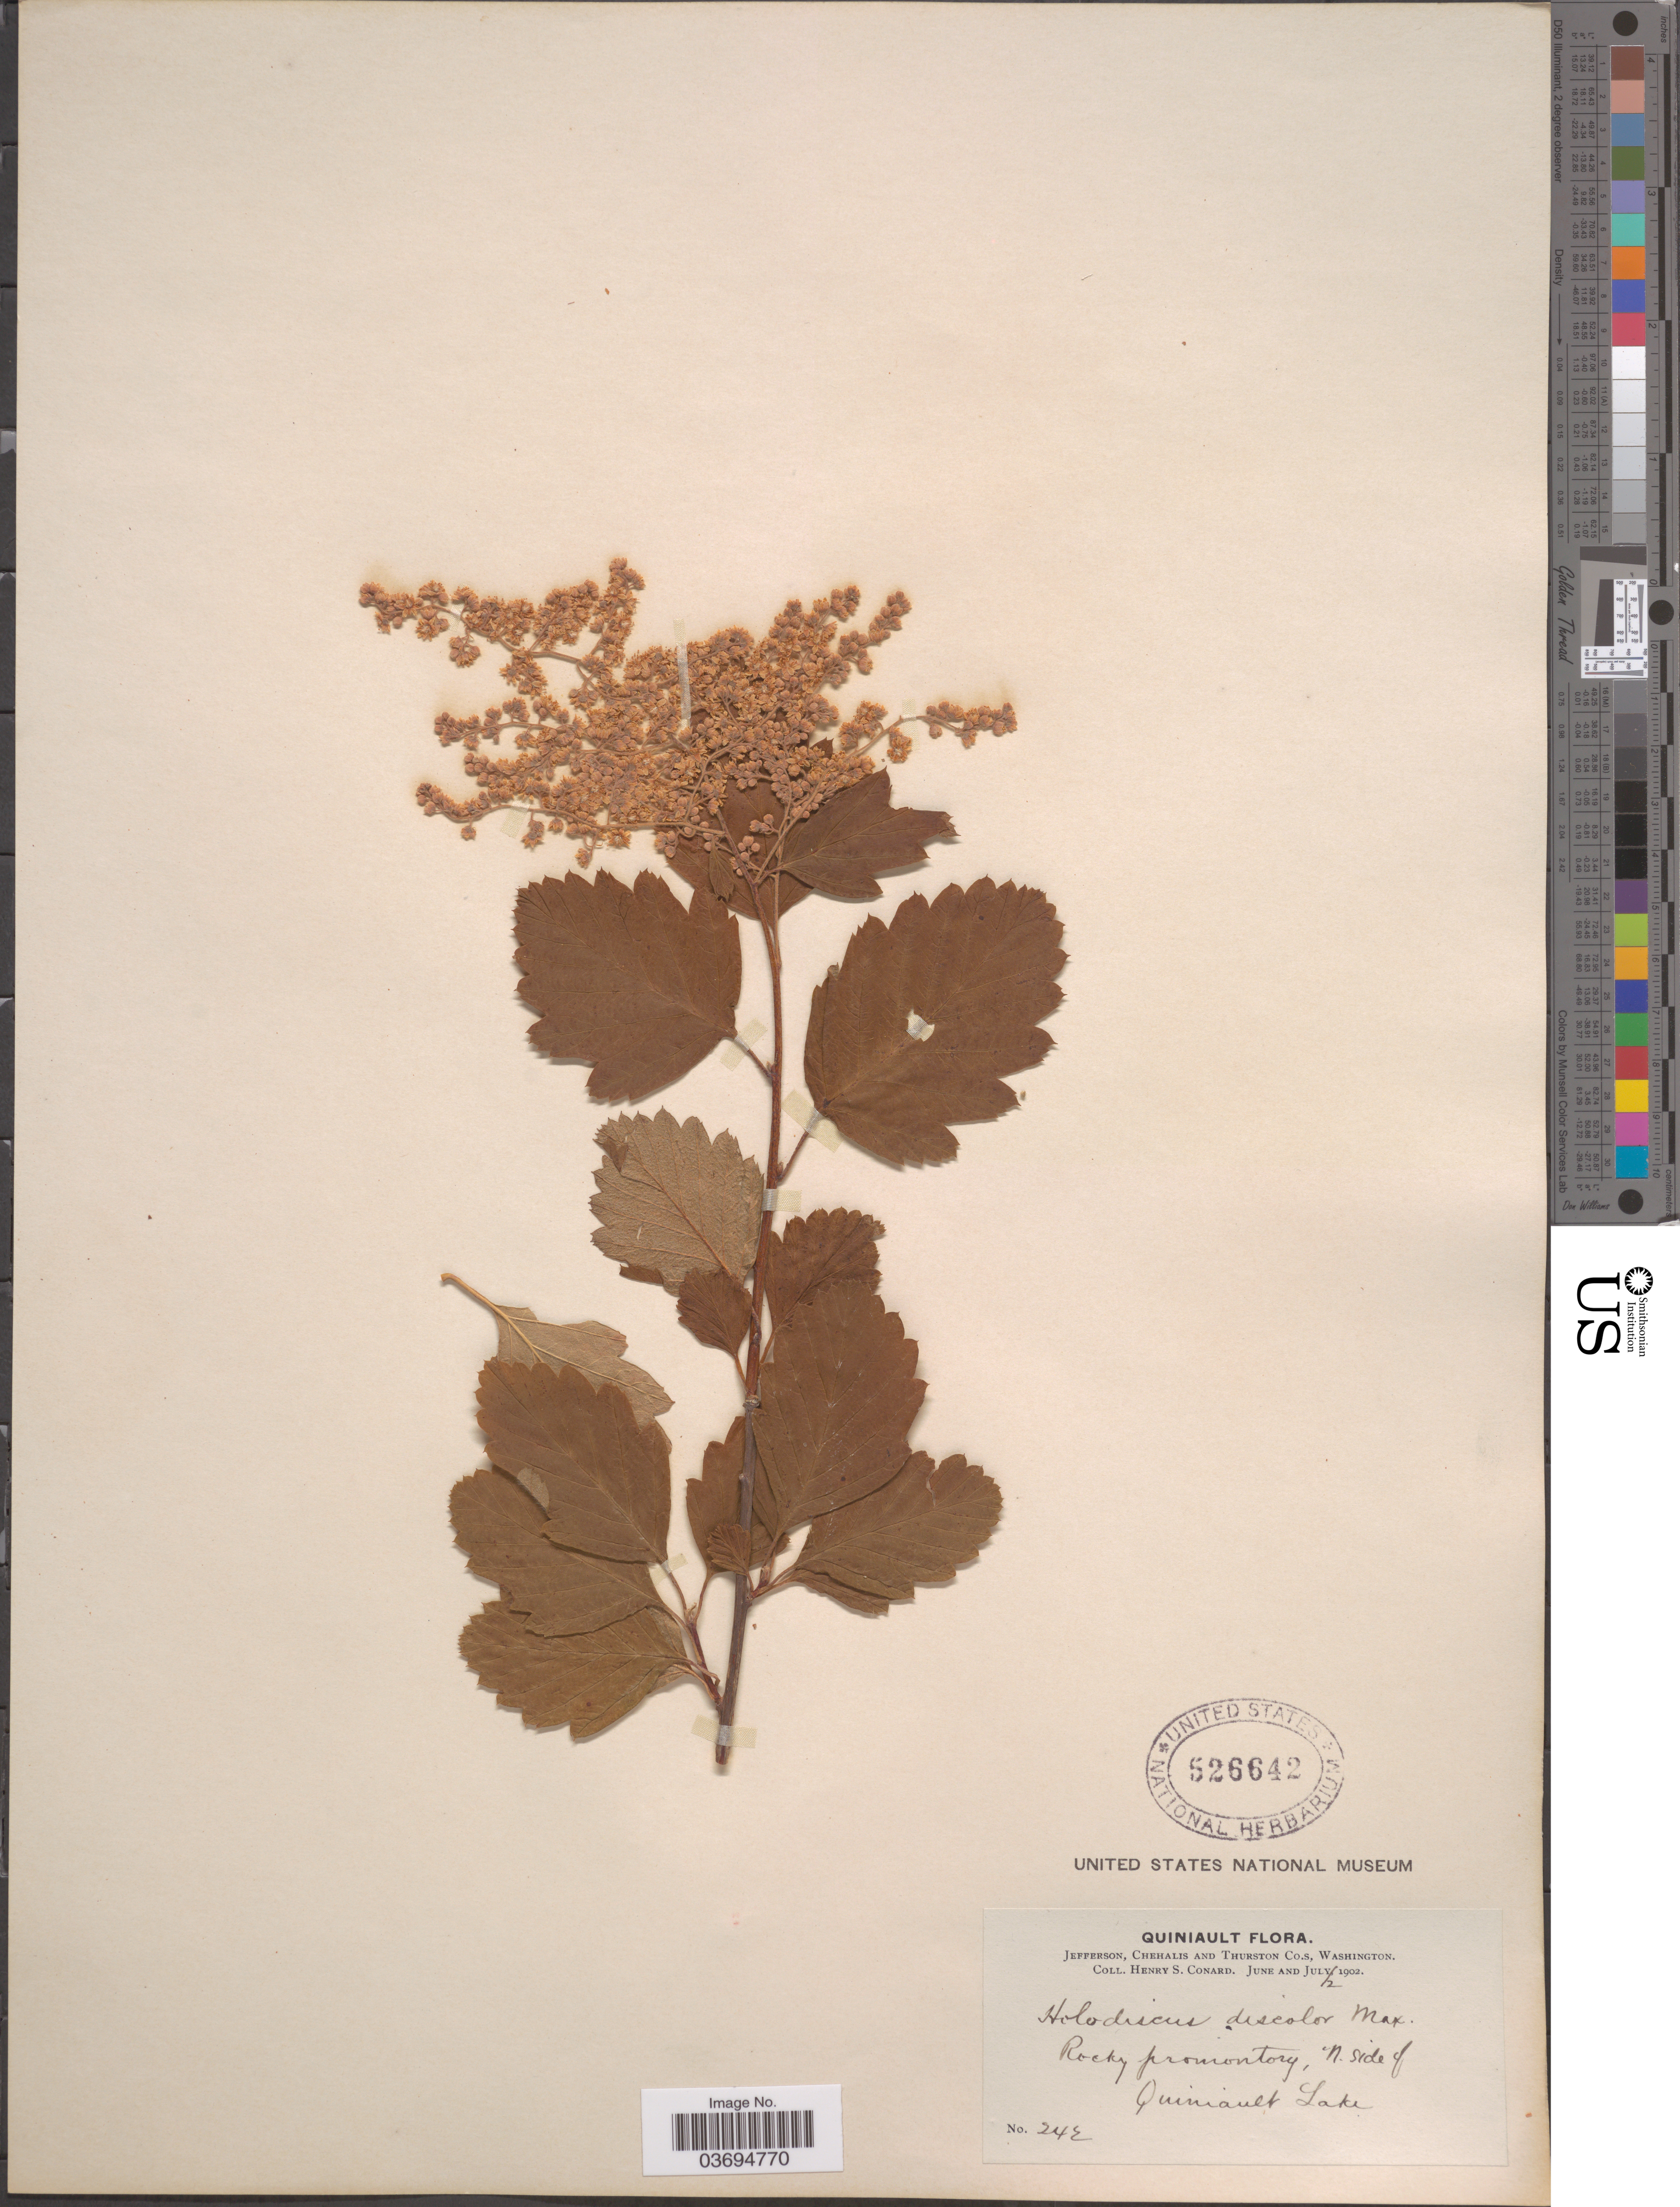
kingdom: Plantae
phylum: Tracheophyta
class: Magnoliopsida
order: Rosales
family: Rosaceae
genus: Holodiscus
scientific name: Holodiscus discolor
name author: (Pursh) Maxim.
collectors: H. S. Conard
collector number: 242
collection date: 1902-07-02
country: United States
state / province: Washington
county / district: Thurston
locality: Quiniault. Jefferson, Chehalis and Thurston Co.s. Rocky promontory, N. side of Quiniault Lake.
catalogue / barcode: US 526642